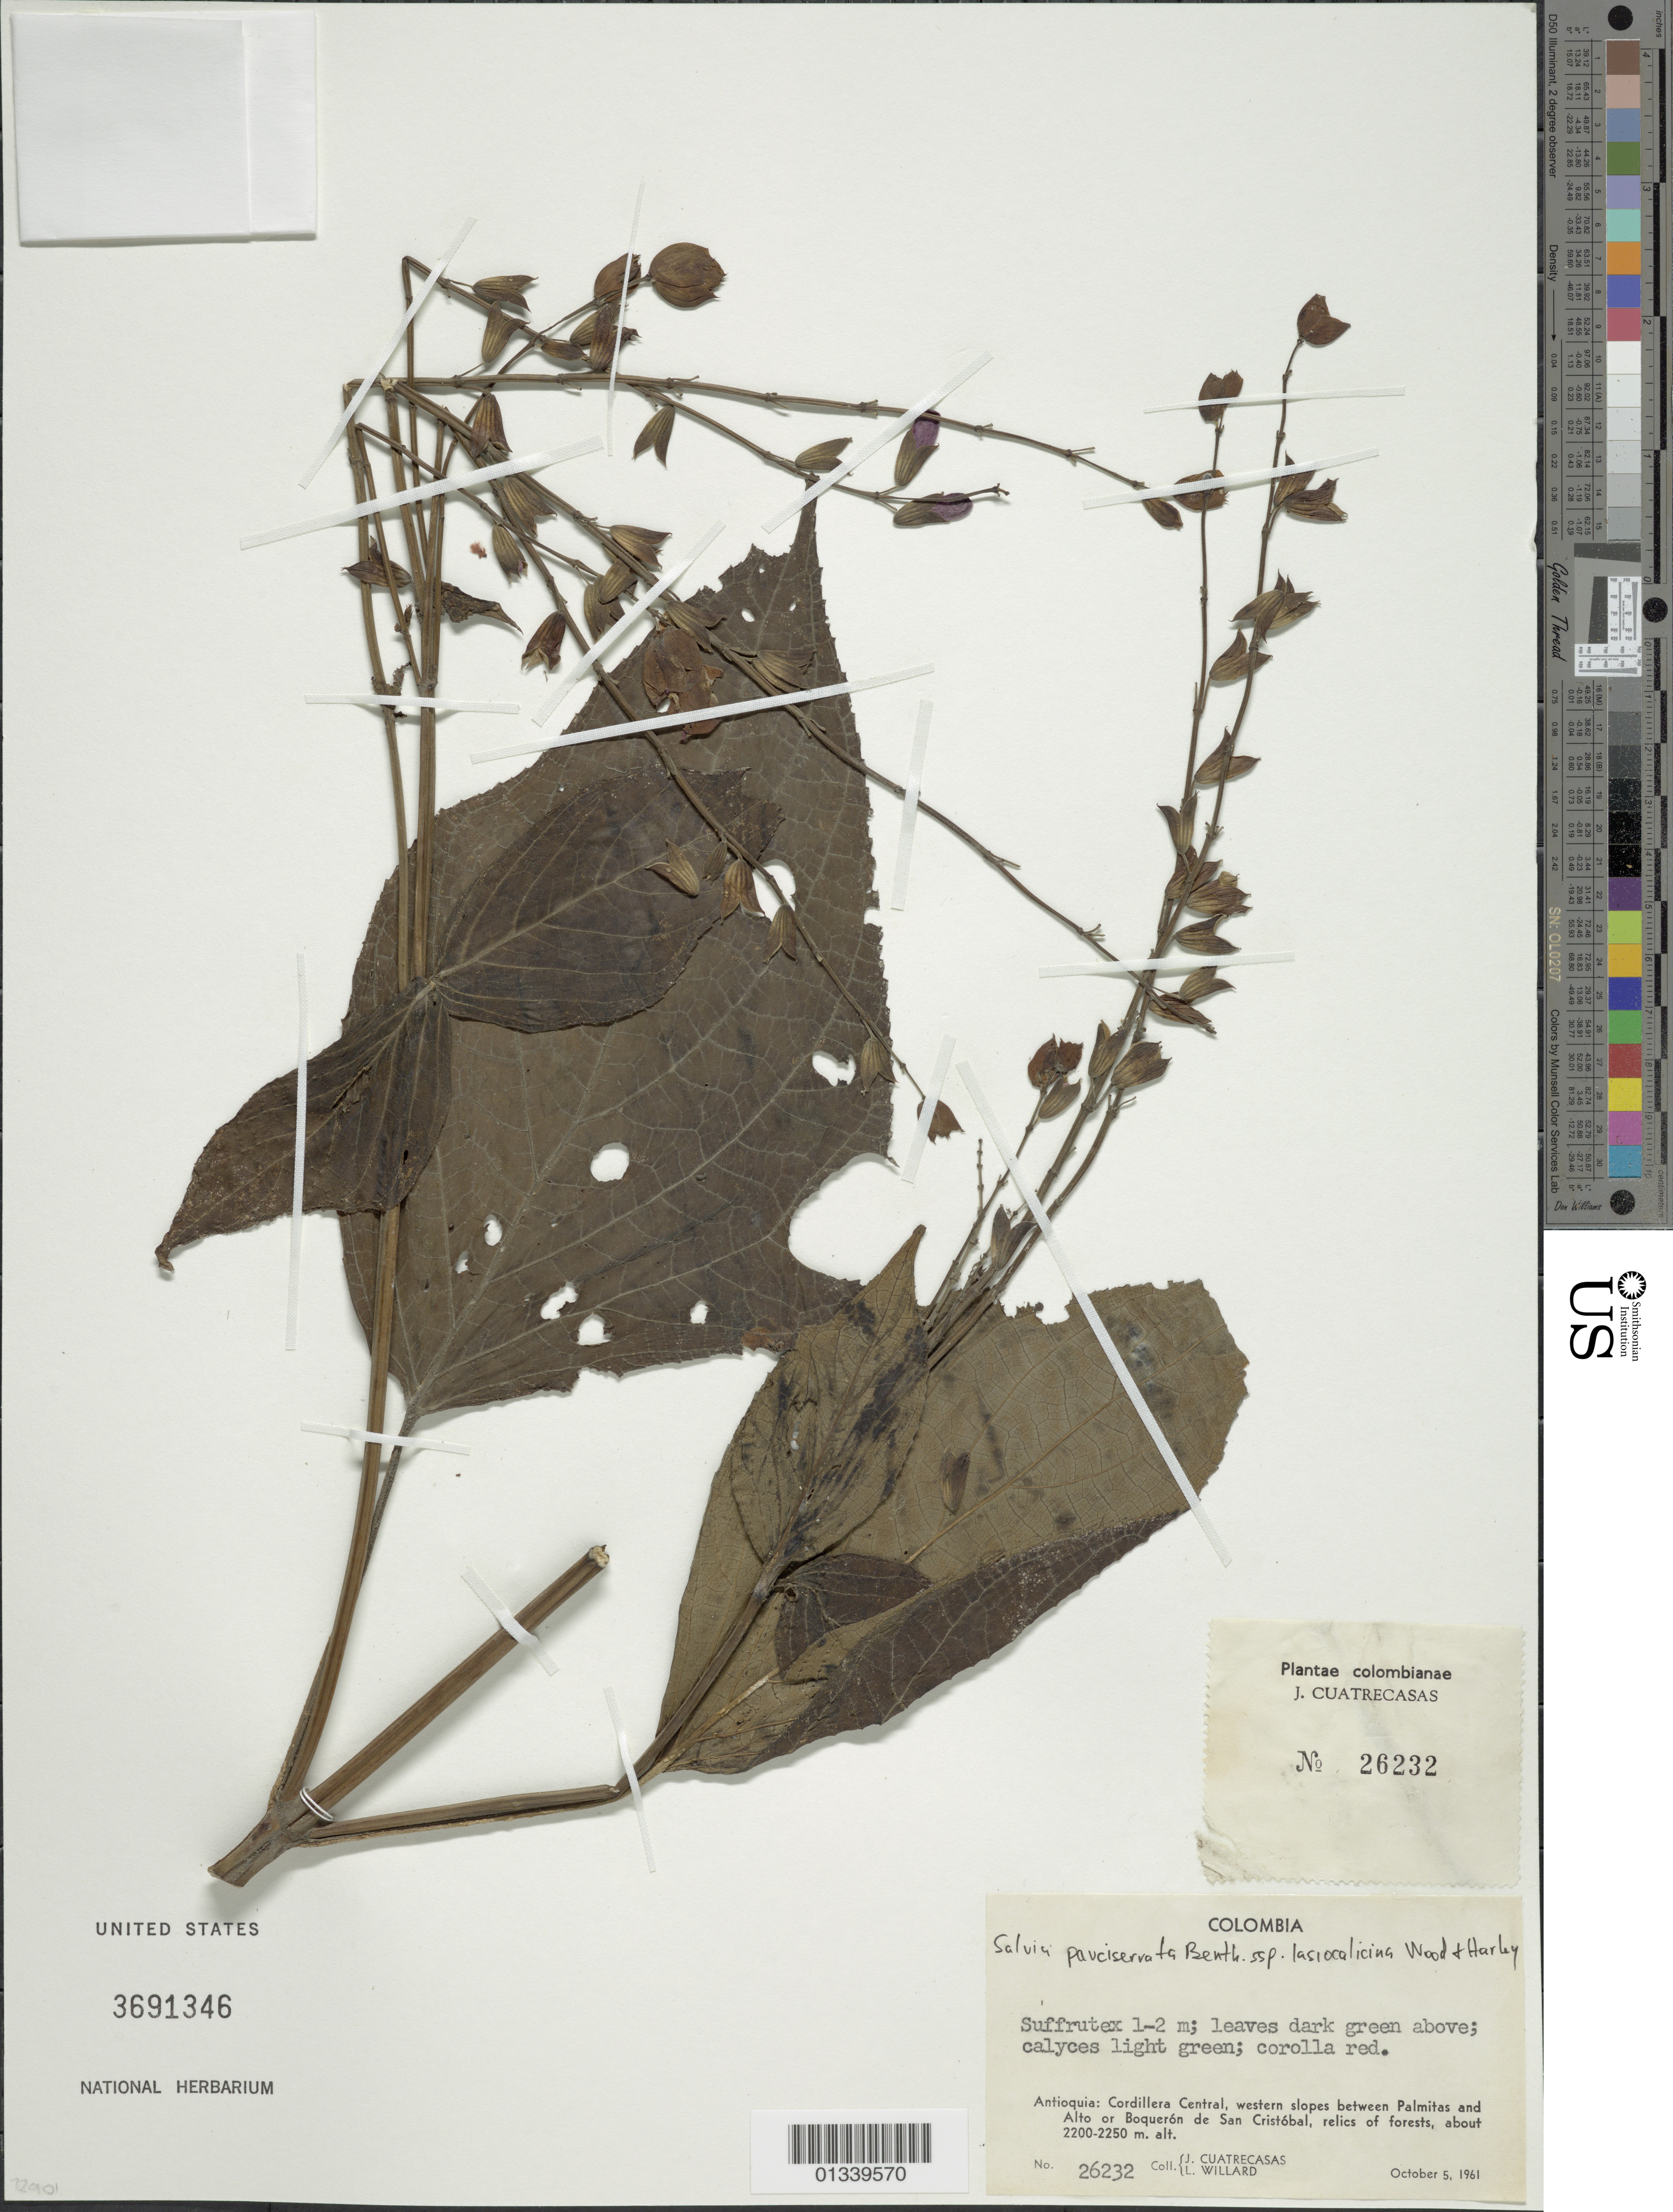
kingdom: Plantae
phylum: Tracheophyta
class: Magnoliopsida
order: Lamiales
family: Lamiaceae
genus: Salvia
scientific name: Salvia pauciserrata subsp. lasiocalicina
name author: J.R.I. Wood & Harley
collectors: J. Cuatrecasas & L. Willard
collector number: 26232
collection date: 1961-10-05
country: Colombia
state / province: Antioquia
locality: Cordillera Central, western slopes between Palmitas and Alto or Boqueron de San Cristobal.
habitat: Relics of forests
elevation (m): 2200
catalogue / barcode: US 3691346